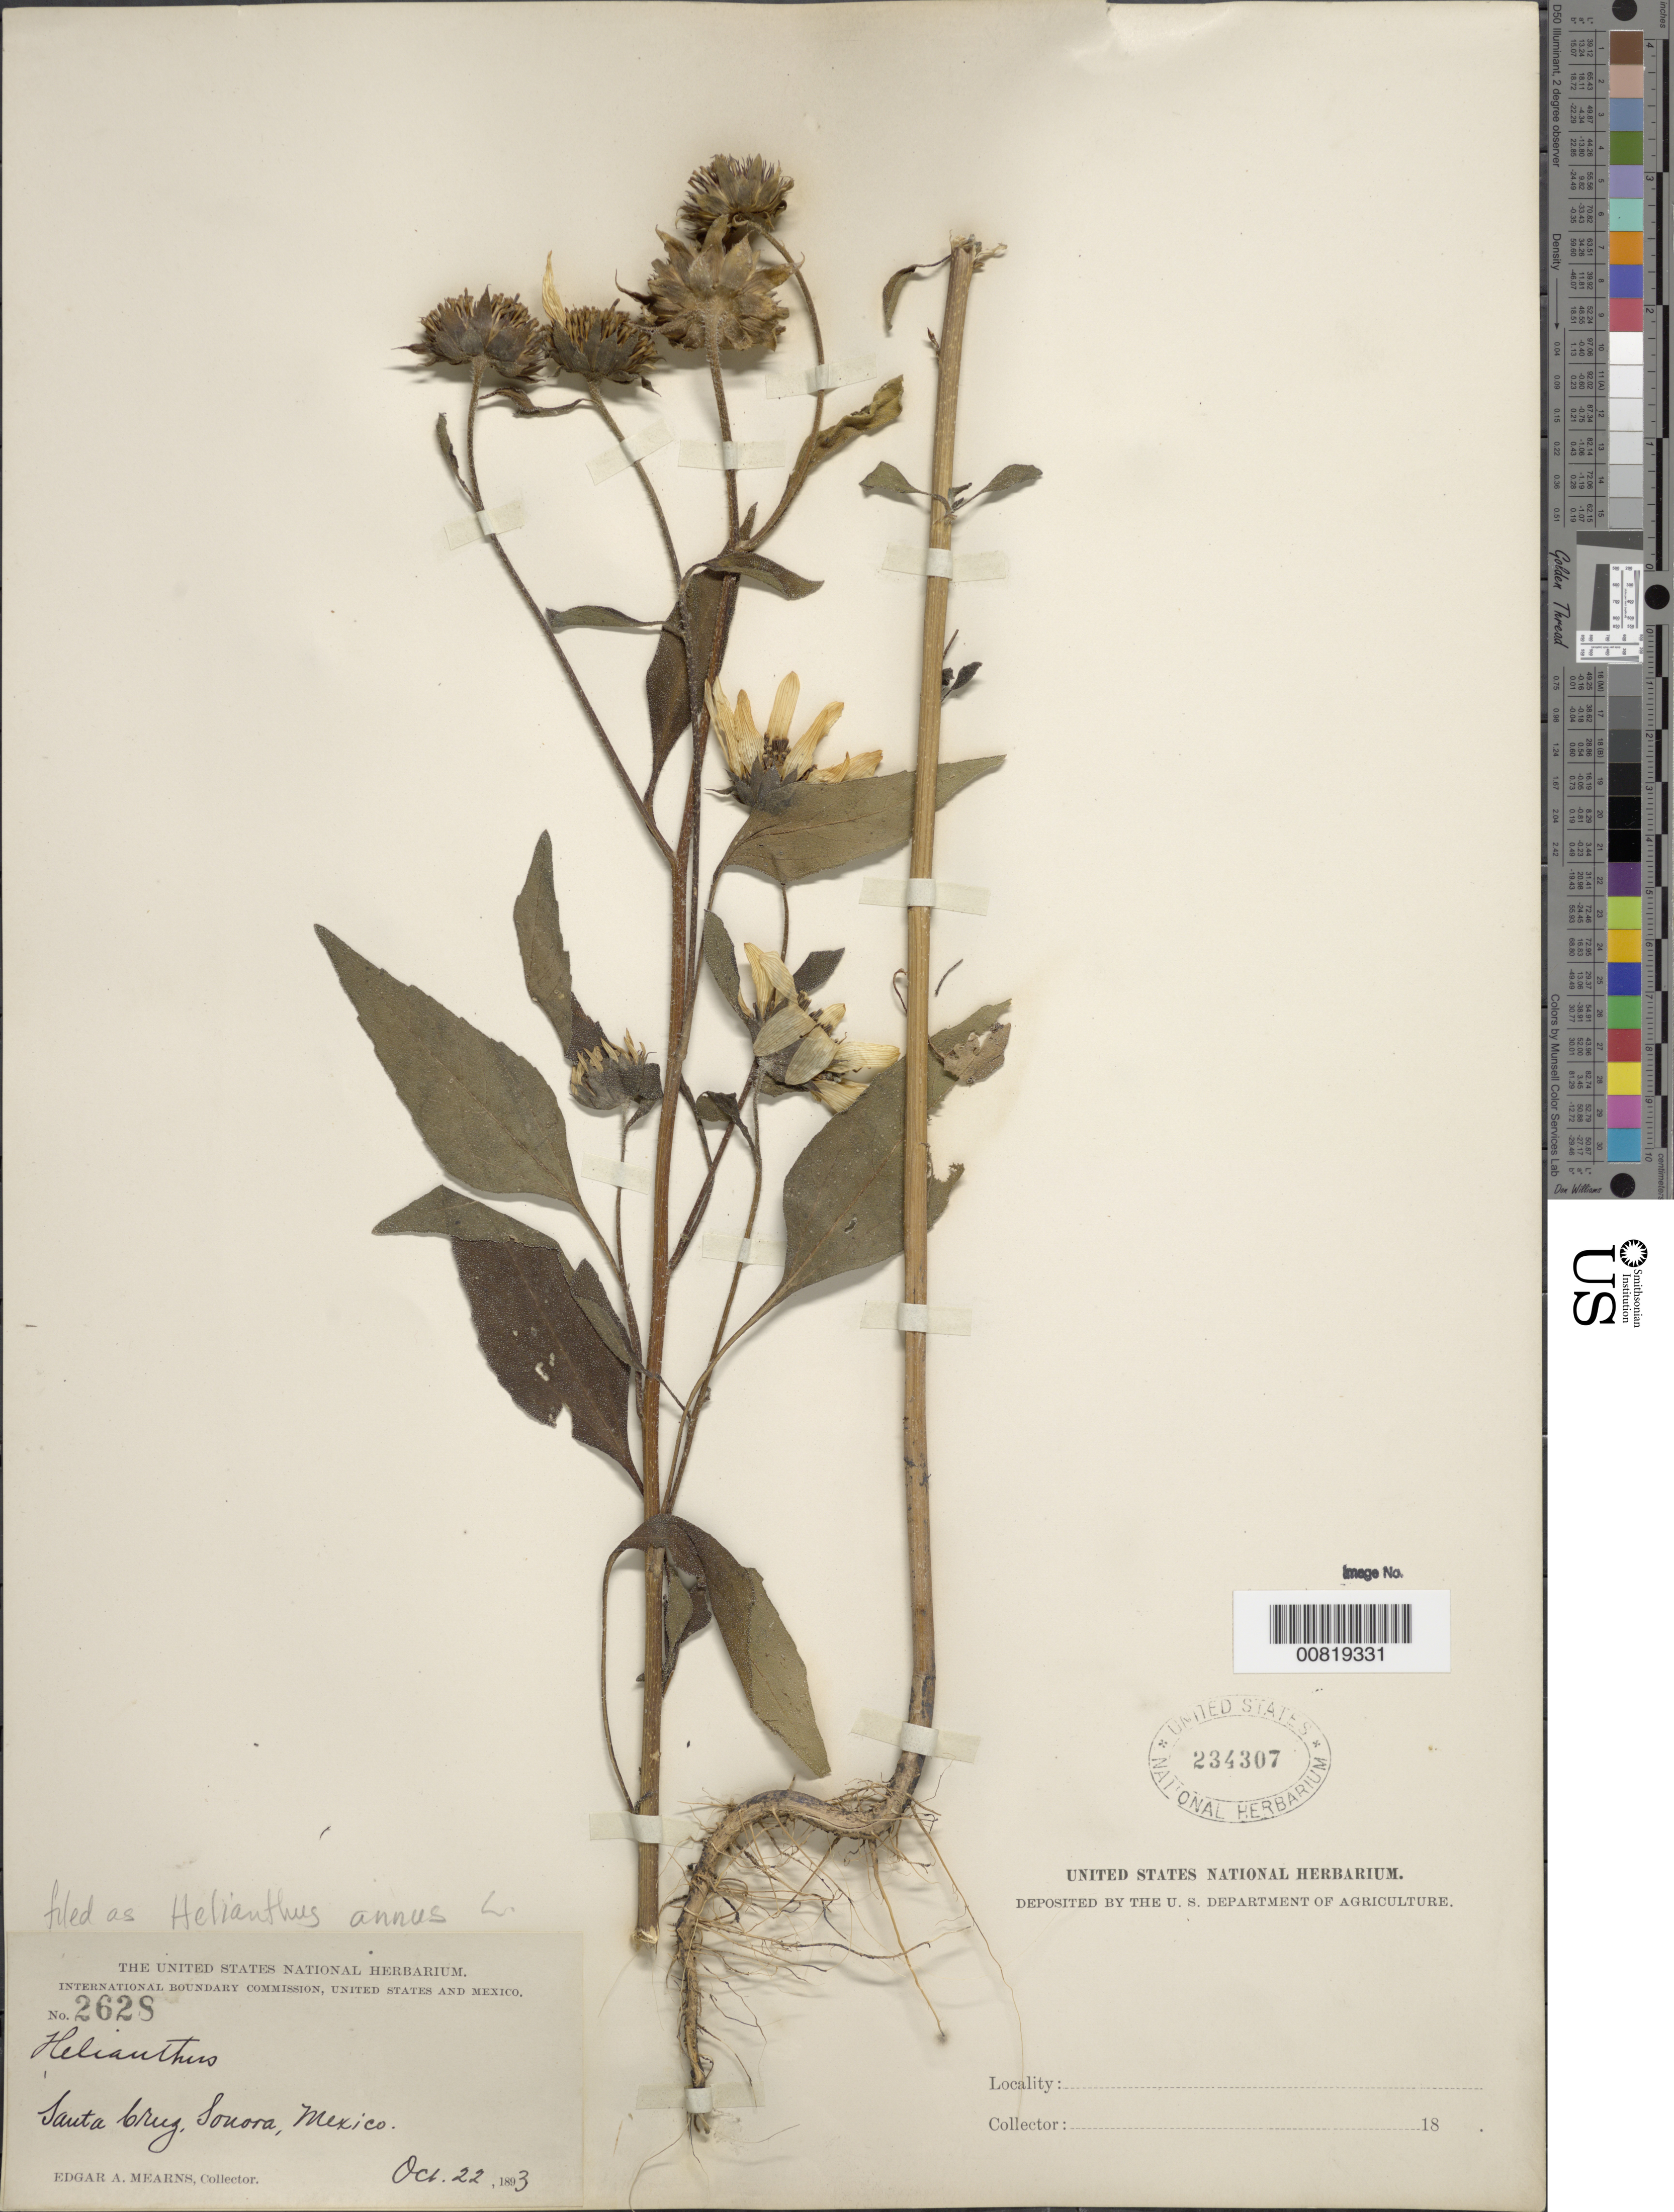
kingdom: Plantae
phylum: Tracheophyta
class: Magnoliopsida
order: Asterales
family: Asteraceae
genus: Helianthus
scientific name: Helianthus annuus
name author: L.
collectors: E. A. Mearns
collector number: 2628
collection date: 1893-10-22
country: Mexico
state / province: Sonora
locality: Santa Cruz, Sonora,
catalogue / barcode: US 234307